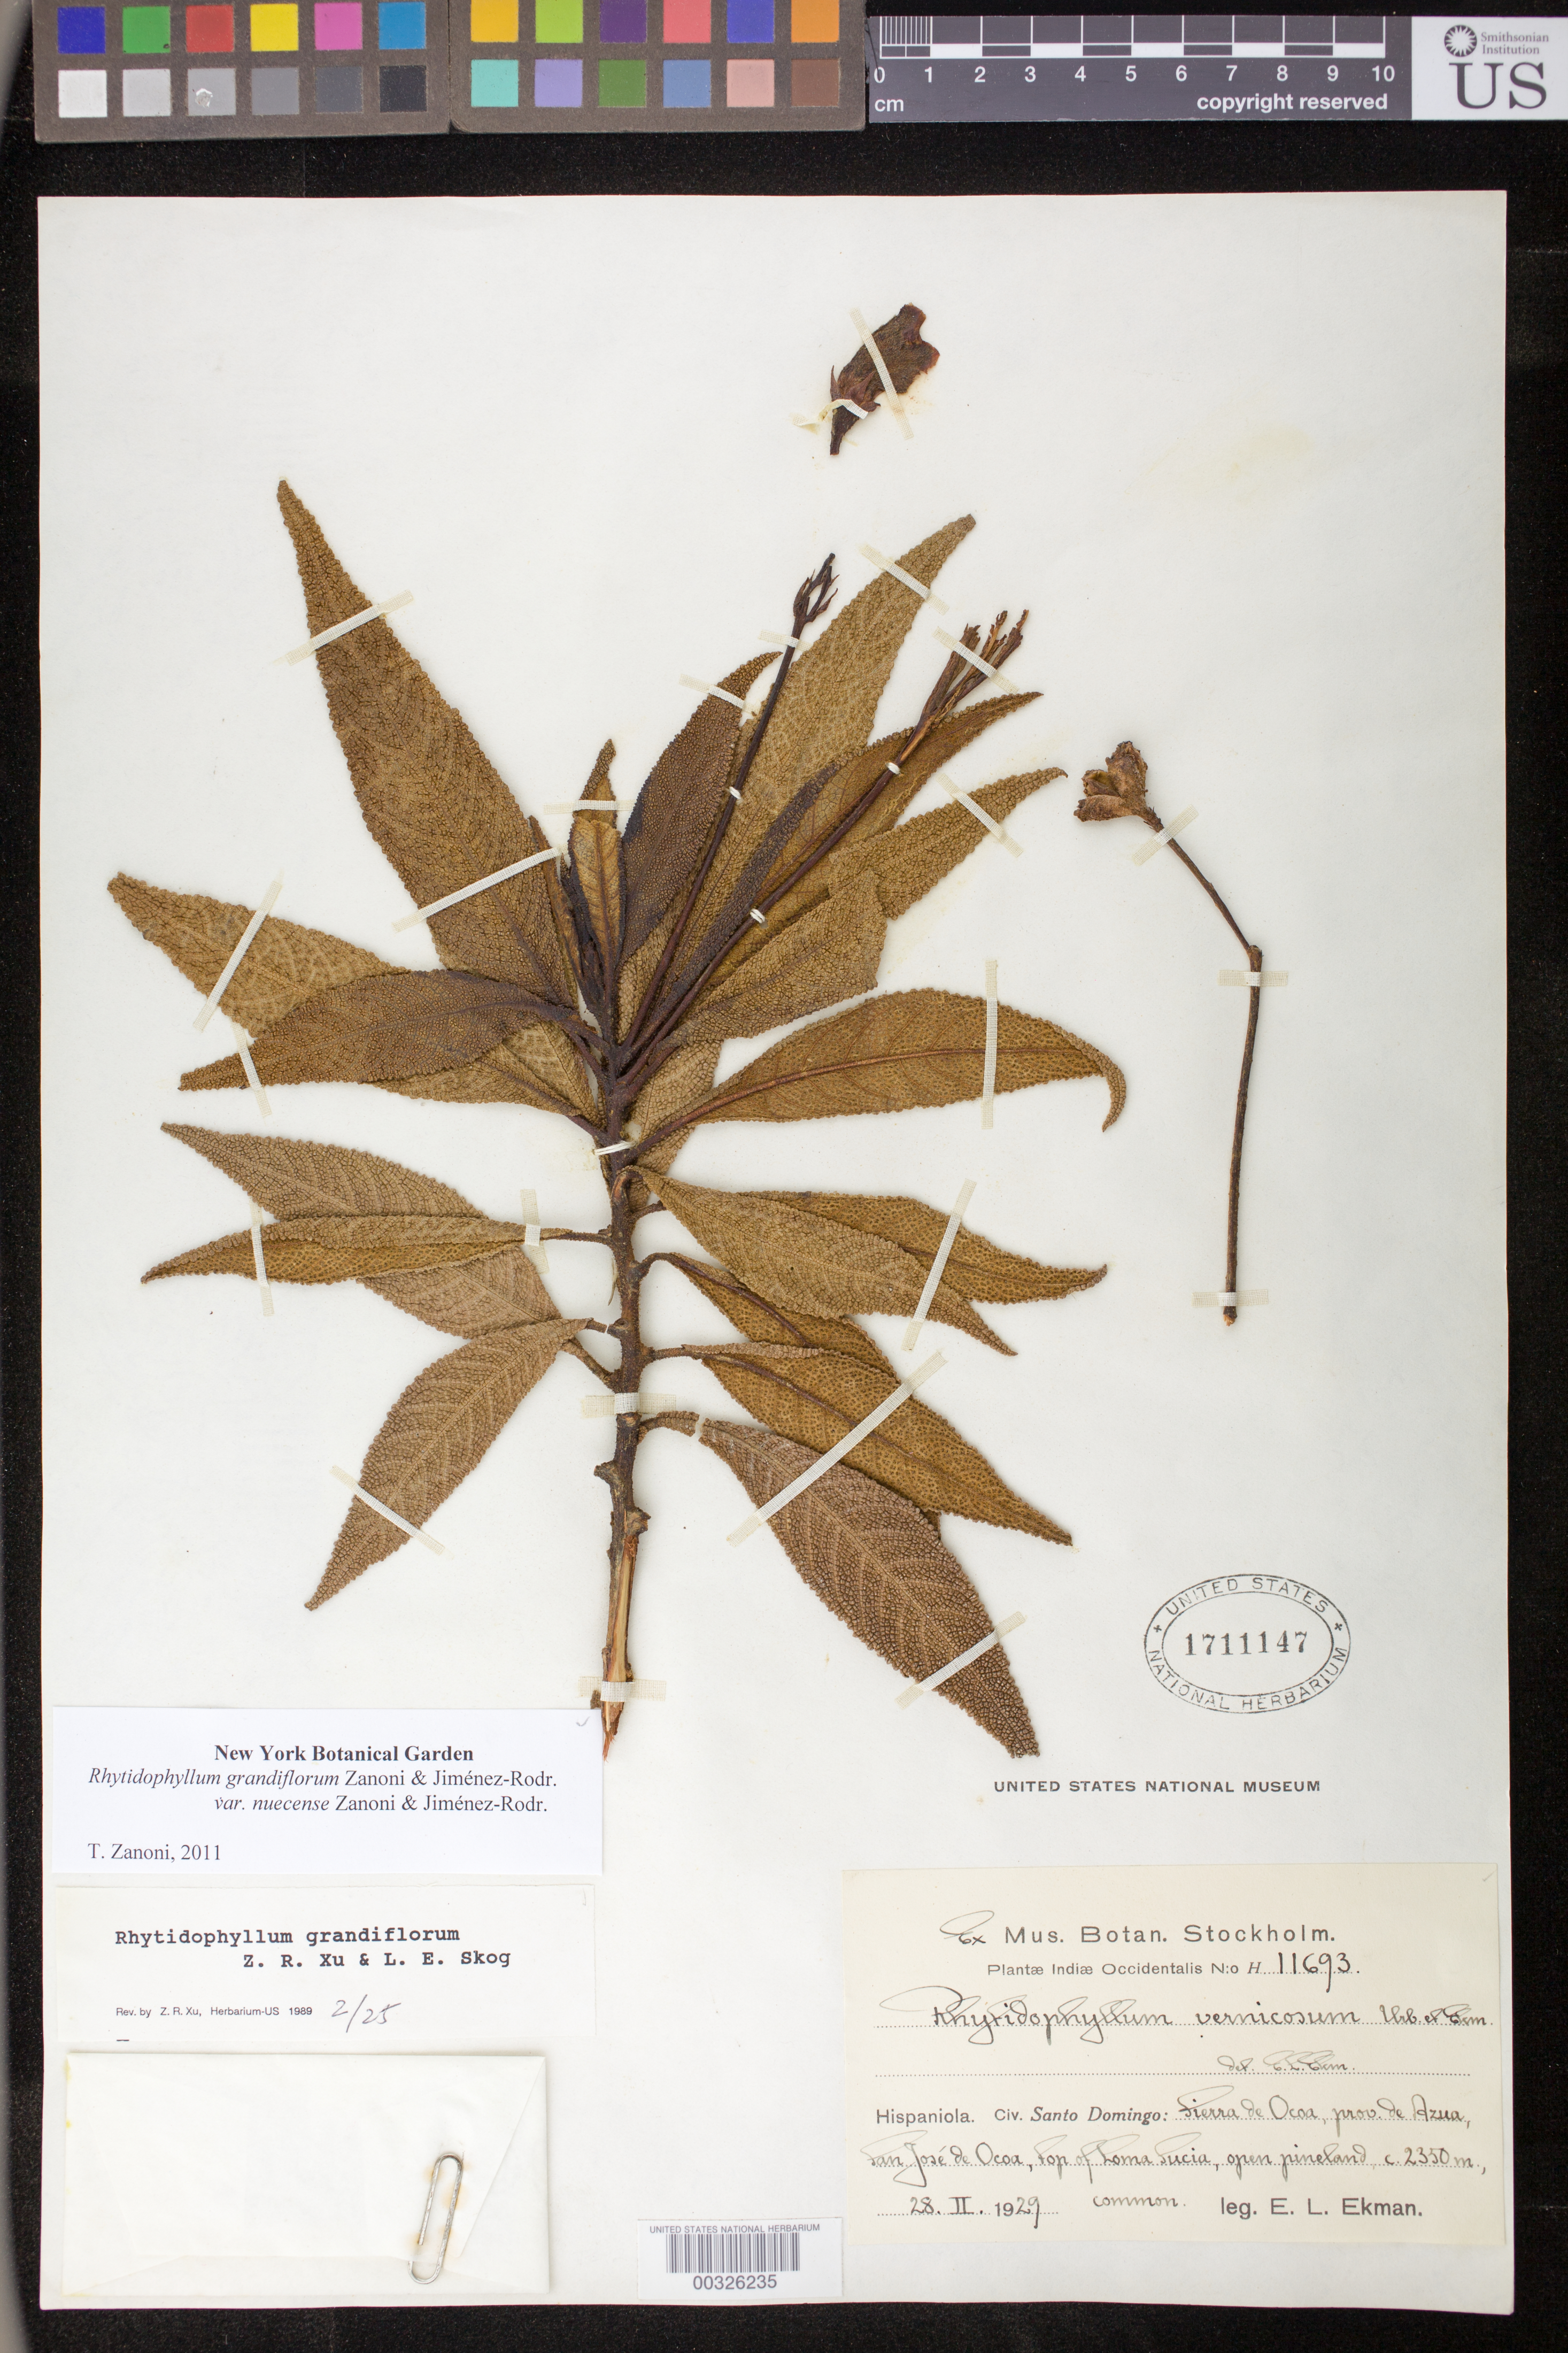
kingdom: Plantae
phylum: Tracheophyta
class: Magnoliopsida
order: Lamiales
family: Gesneriaceae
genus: Rhytidophyllum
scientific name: Rhytidophyllum grandiflorum var. nuecense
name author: Zanoni & Jiménez Rodr.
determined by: Zanoni, T. A., (NY), New York Botanical Garden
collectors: E. L. Ekman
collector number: H 11693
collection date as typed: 28 Feb 1929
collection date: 1929-02-28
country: Dominican Republic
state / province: Azua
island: Hispaniola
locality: Sierra de Oca, San José de Ocoa, top of Loma Lucia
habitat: Open pineland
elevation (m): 2350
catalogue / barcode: US 1711147